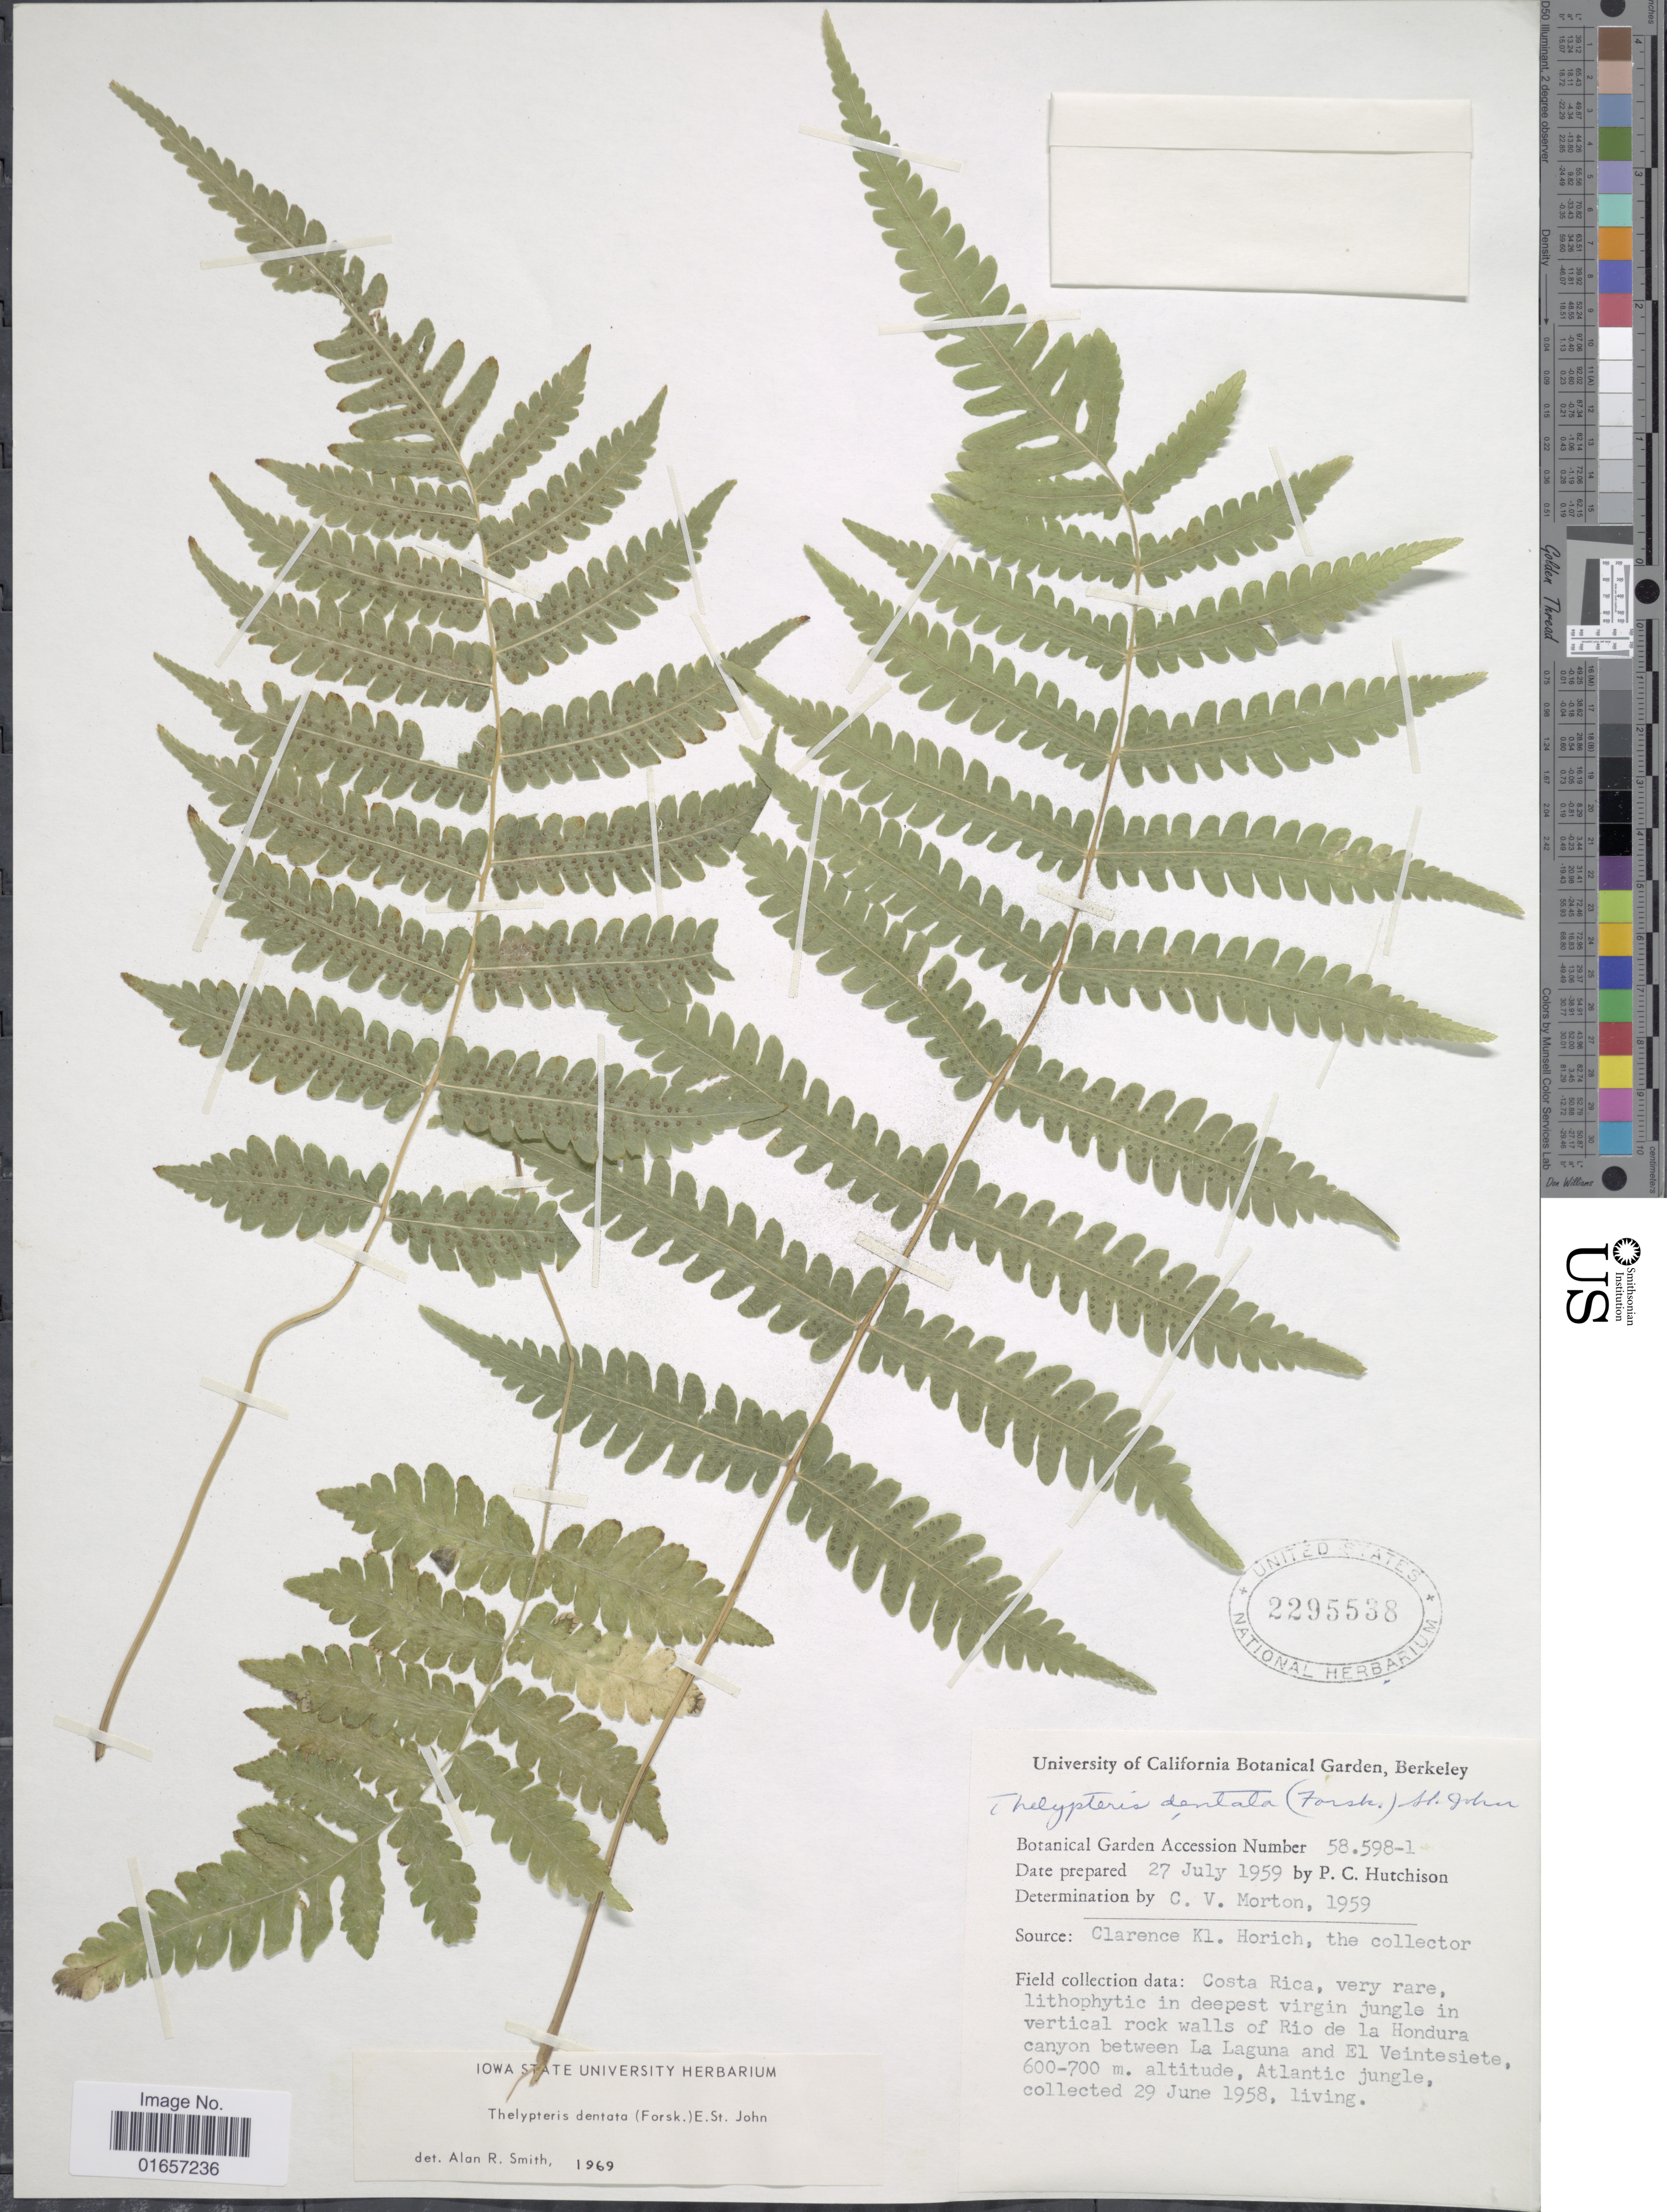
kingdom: Plantae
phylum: Tracheophyta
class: Polypodiopsida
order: Polypodiales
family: Thelypteridaceae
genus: Christella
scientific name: Christella dentata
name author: (Forssk.) Brownsey & Jermy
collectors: P. C. Hutchison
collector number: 58598-1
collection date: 1959-07-27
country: United States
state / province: California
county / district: Alameda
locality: University of California Botanical Garden, Berkeley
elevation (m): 600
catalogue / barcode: US 2295538